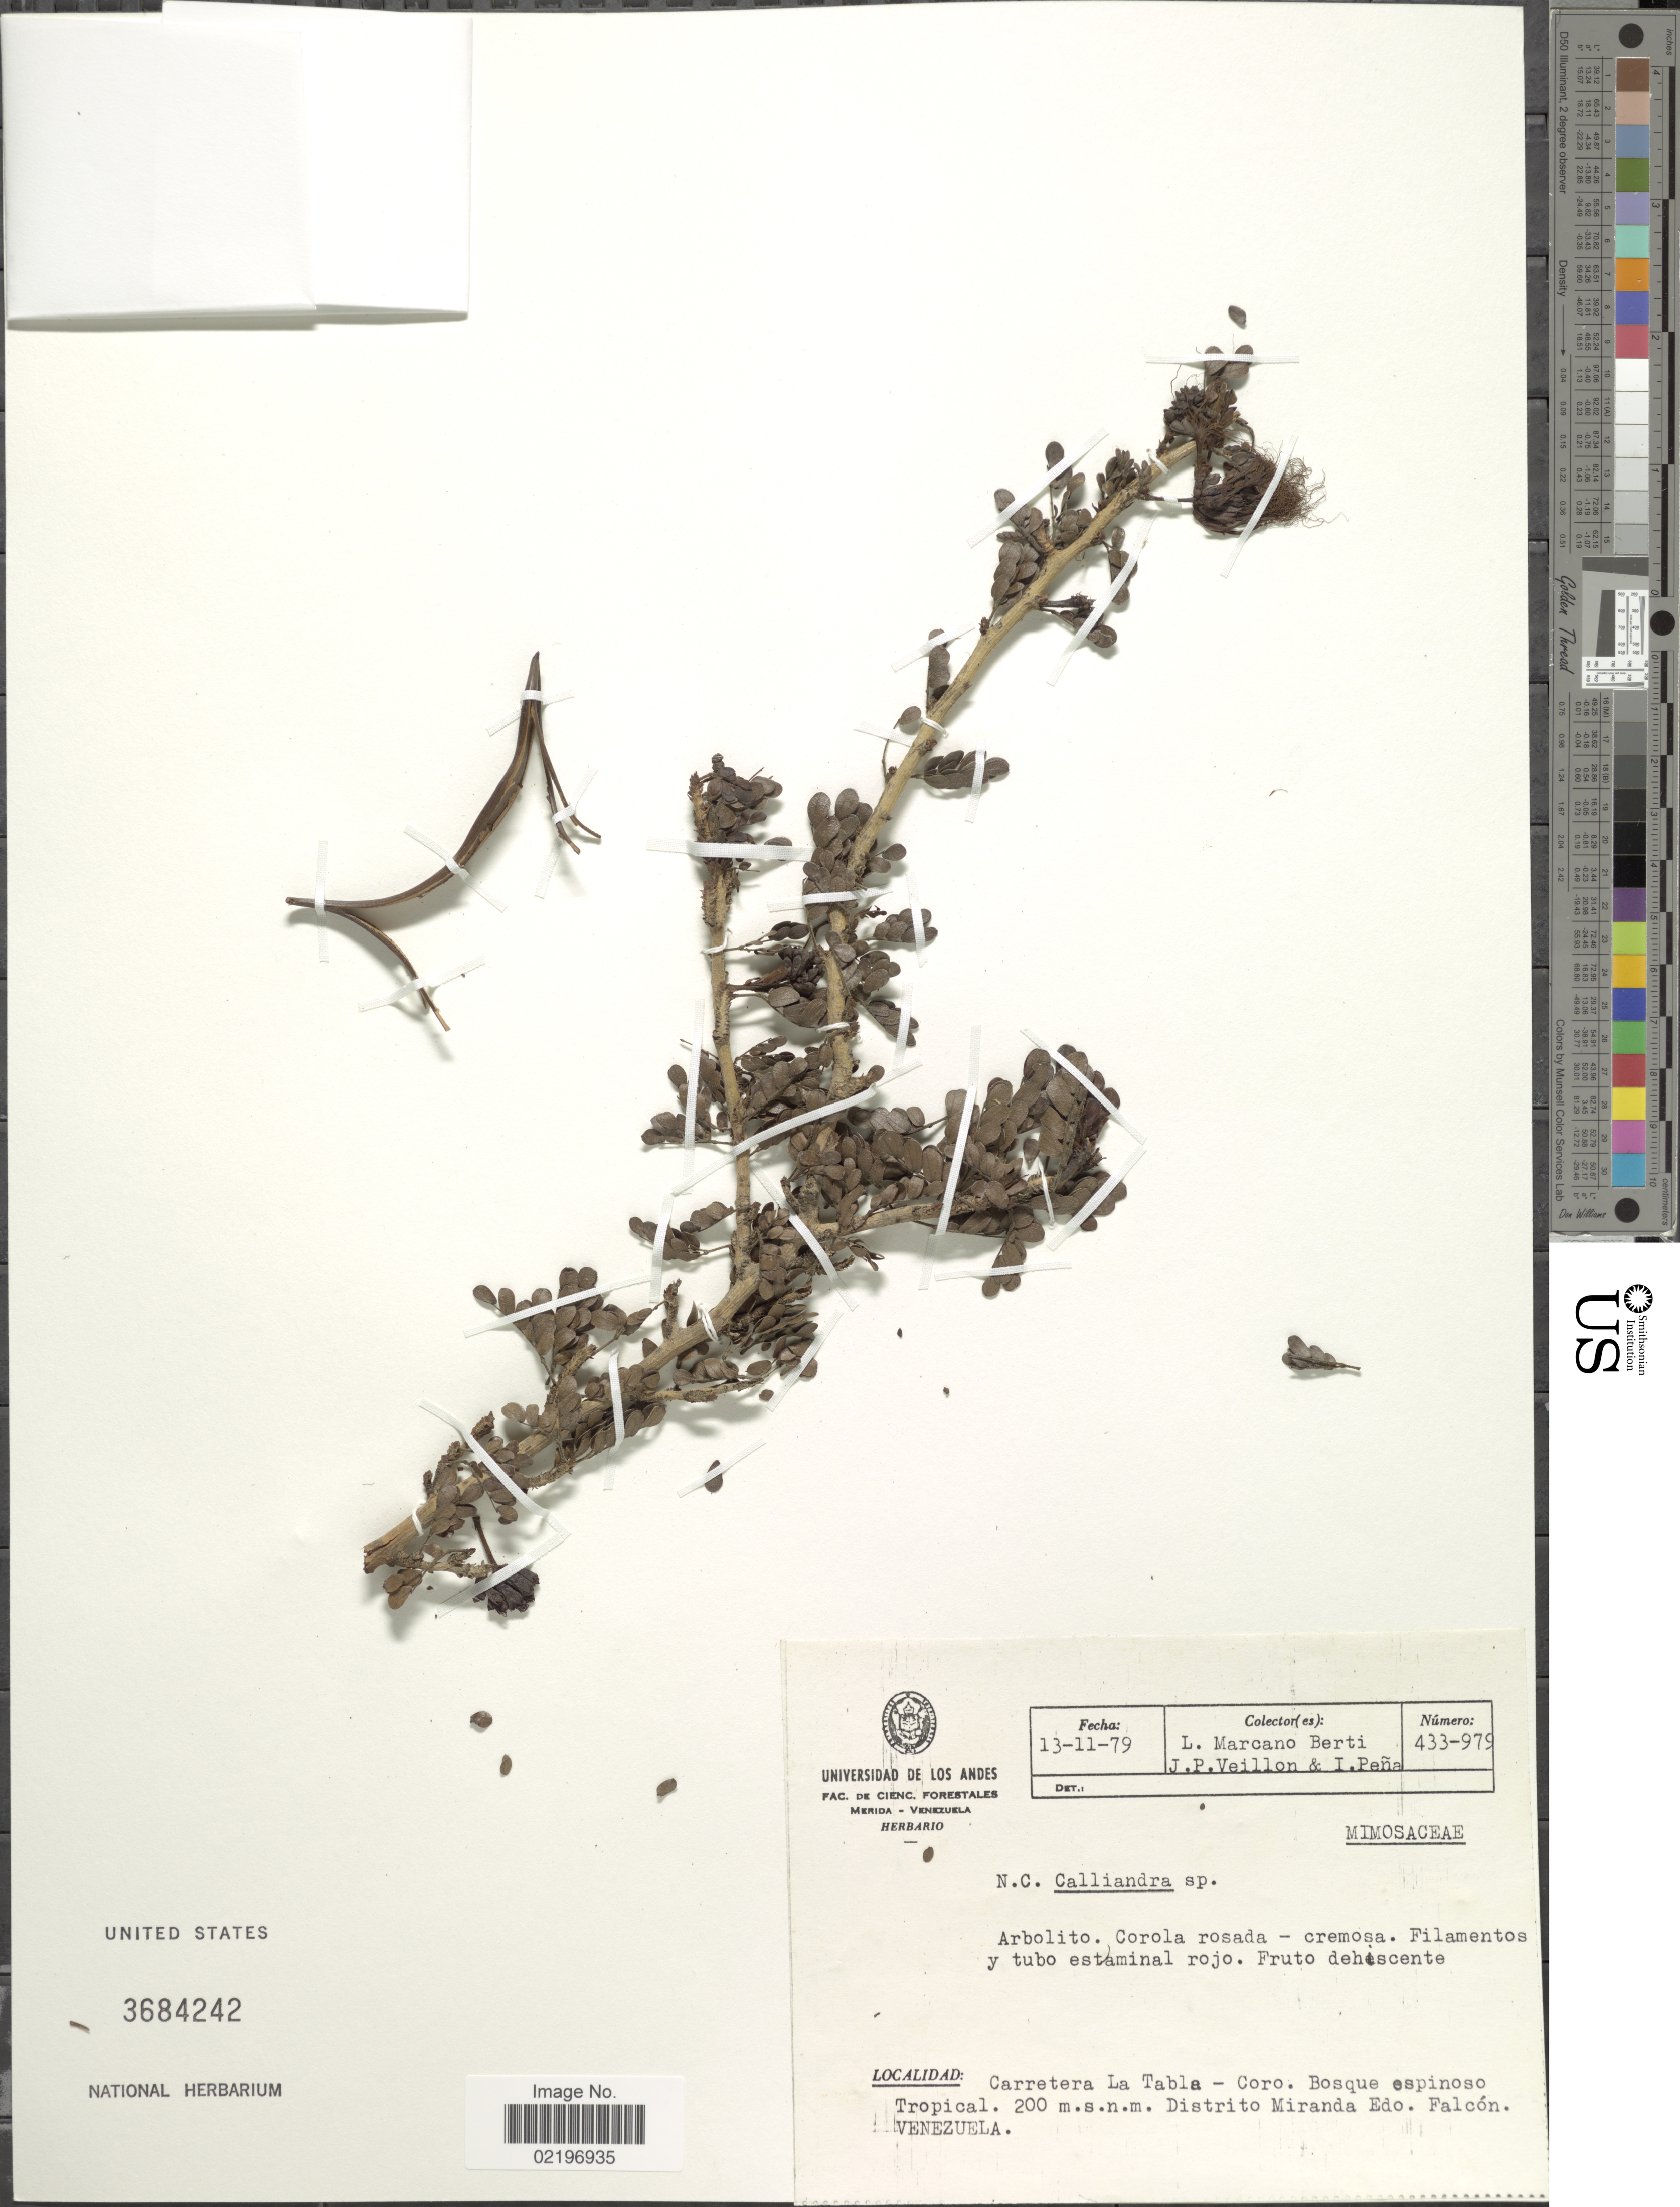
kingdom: Plantae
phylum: Tracheophyta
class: Magnoliopsida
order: Fabales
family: Fabaceae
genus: Calliandra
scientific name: Calliandra sp.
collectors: L. Marcano-Berti, J. Veillon & I. Pena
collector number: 433-979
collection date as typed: Transcribed d/m/y: 13/11/79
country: Venezuela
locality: Carretera La Tabla - Coro. Bosque espinoso Tropical. distrito Miranda. Edo. Falcon.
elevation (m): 200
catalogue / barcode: US 3684242